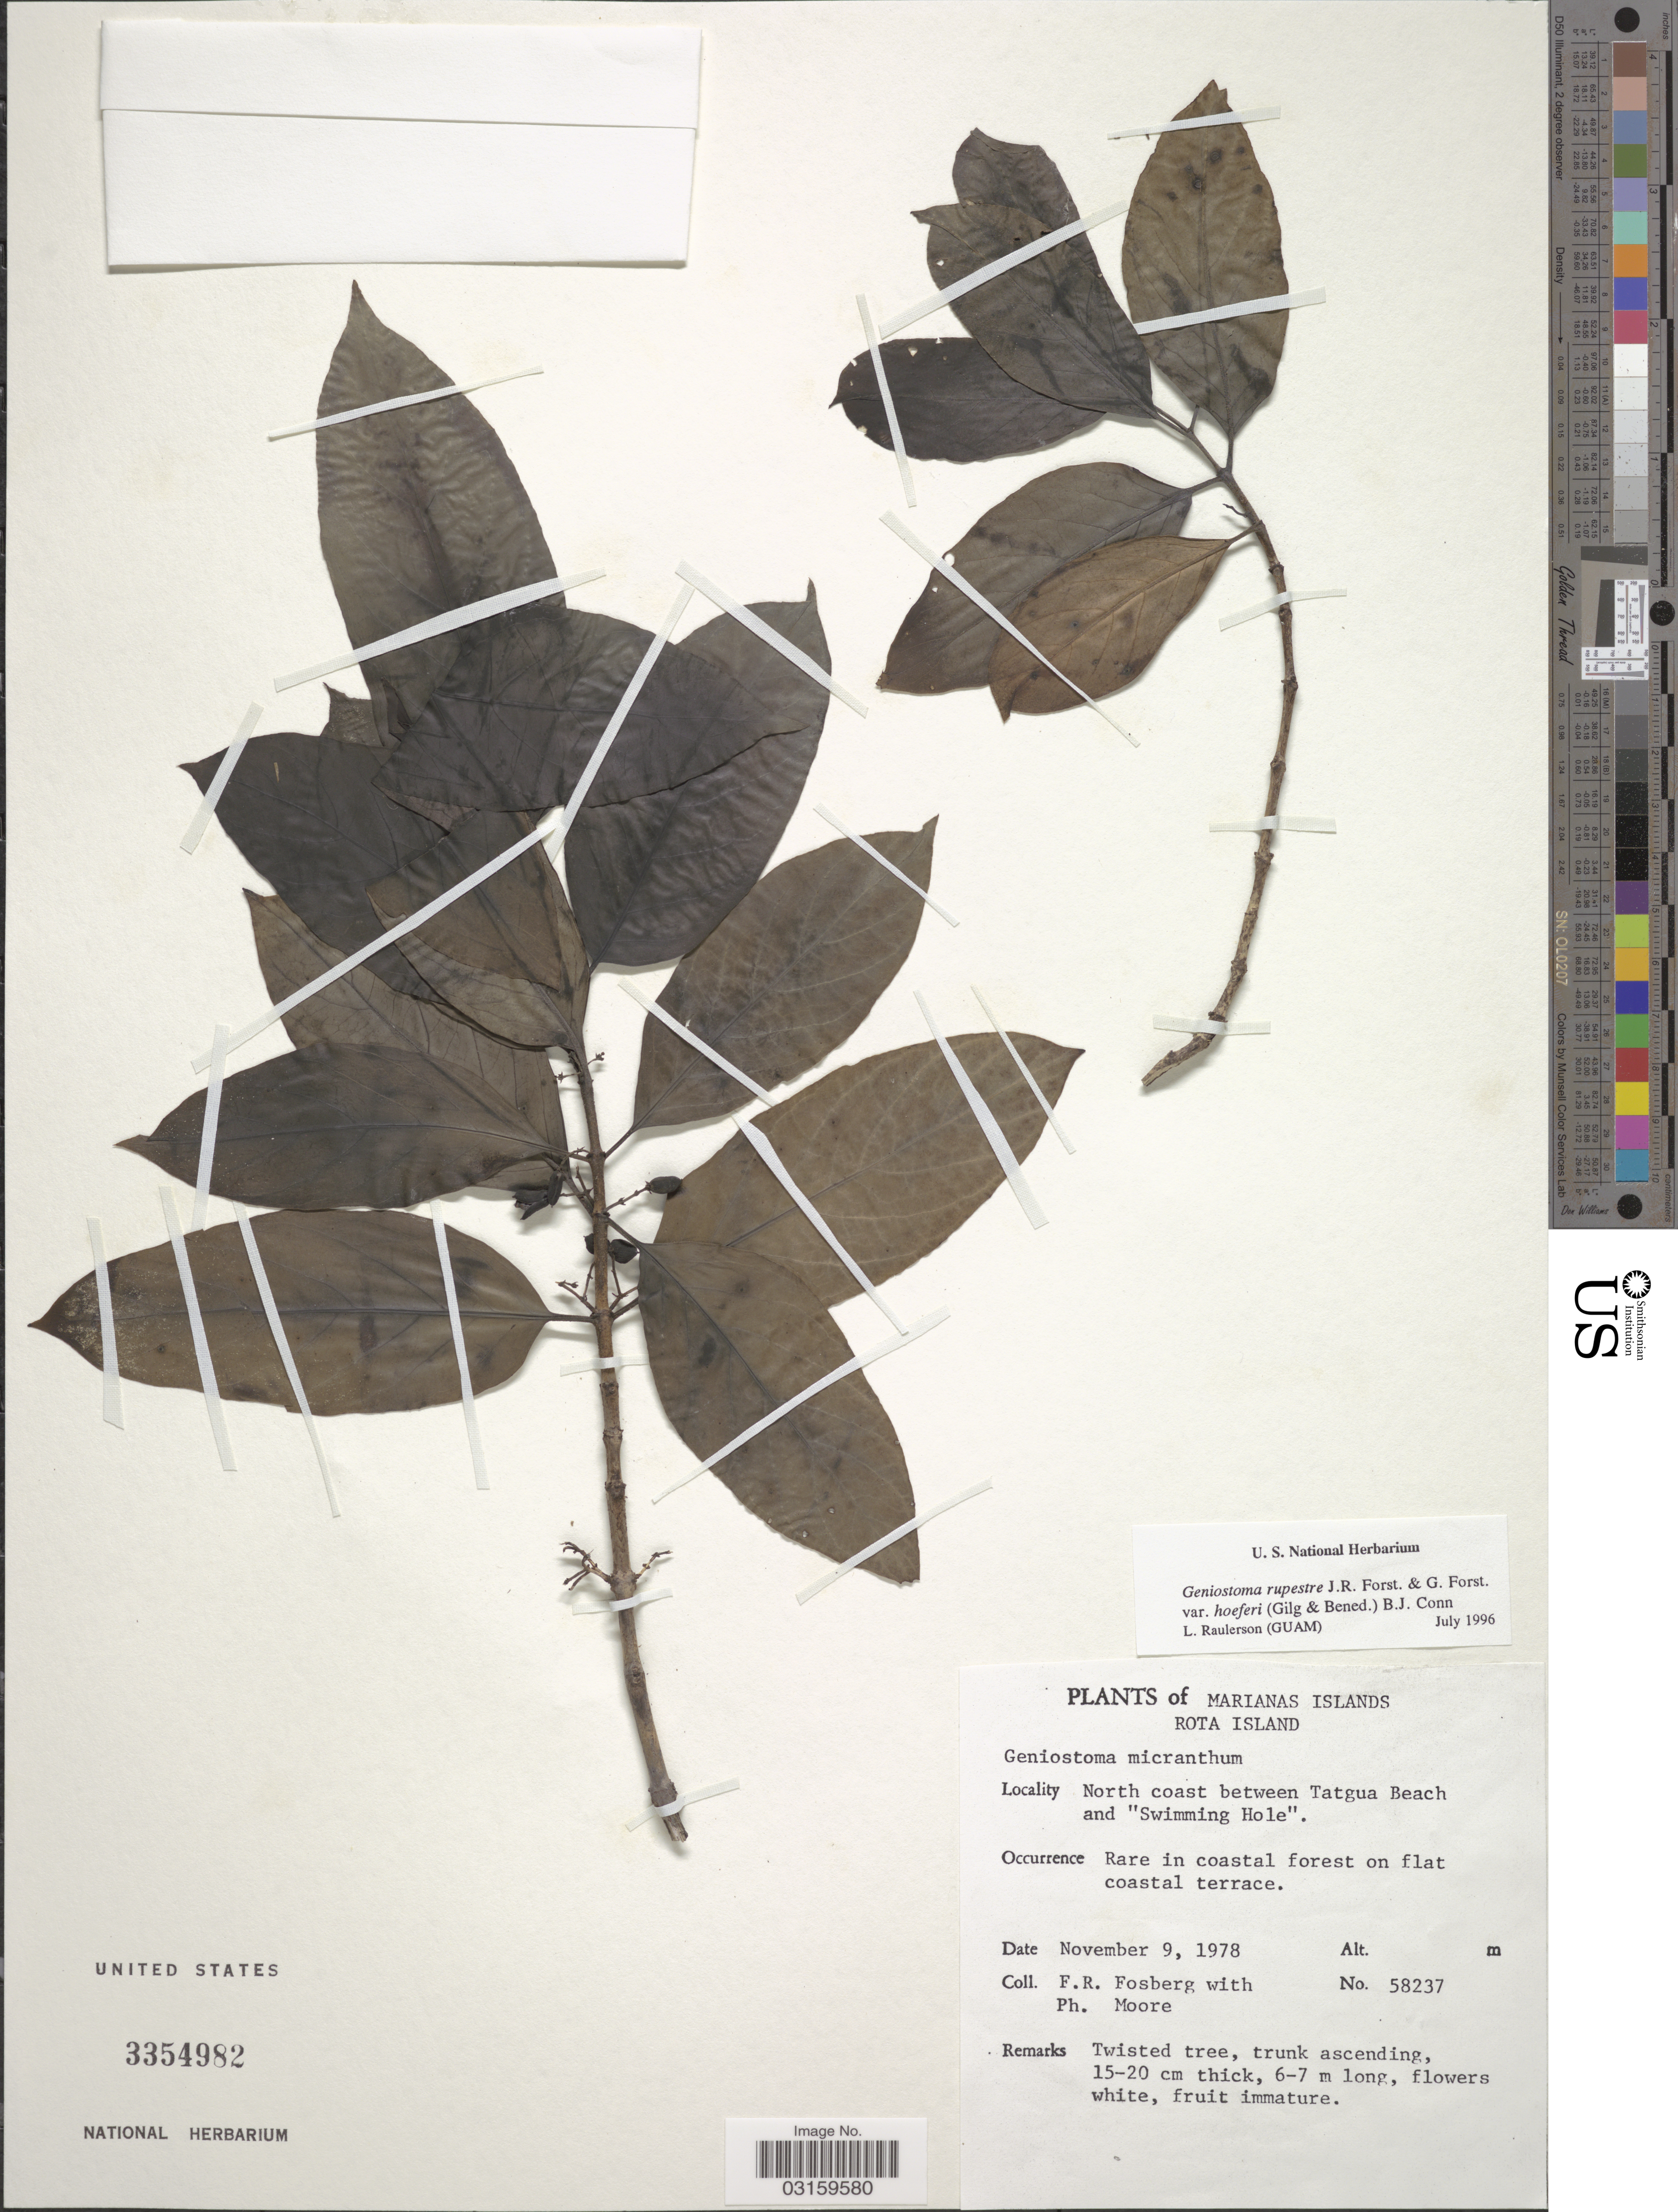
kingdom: Plantae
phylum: Tracheophyta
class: Magnoliopsida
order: Gentianales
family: Loganiaceae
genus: Geniostoma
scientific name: Geniostoma rupestre var. hoeferi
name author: (Gilg & Benedict) B.J. Conn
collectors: F. R. Fosberg & P. Moore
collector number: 58237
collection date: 1978-11-09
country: Northern Mariana Islands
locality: Marianas Islands. Rota Island. North coast between Tatgua Beach and "Swimming Hole".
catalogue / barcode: US 3354982